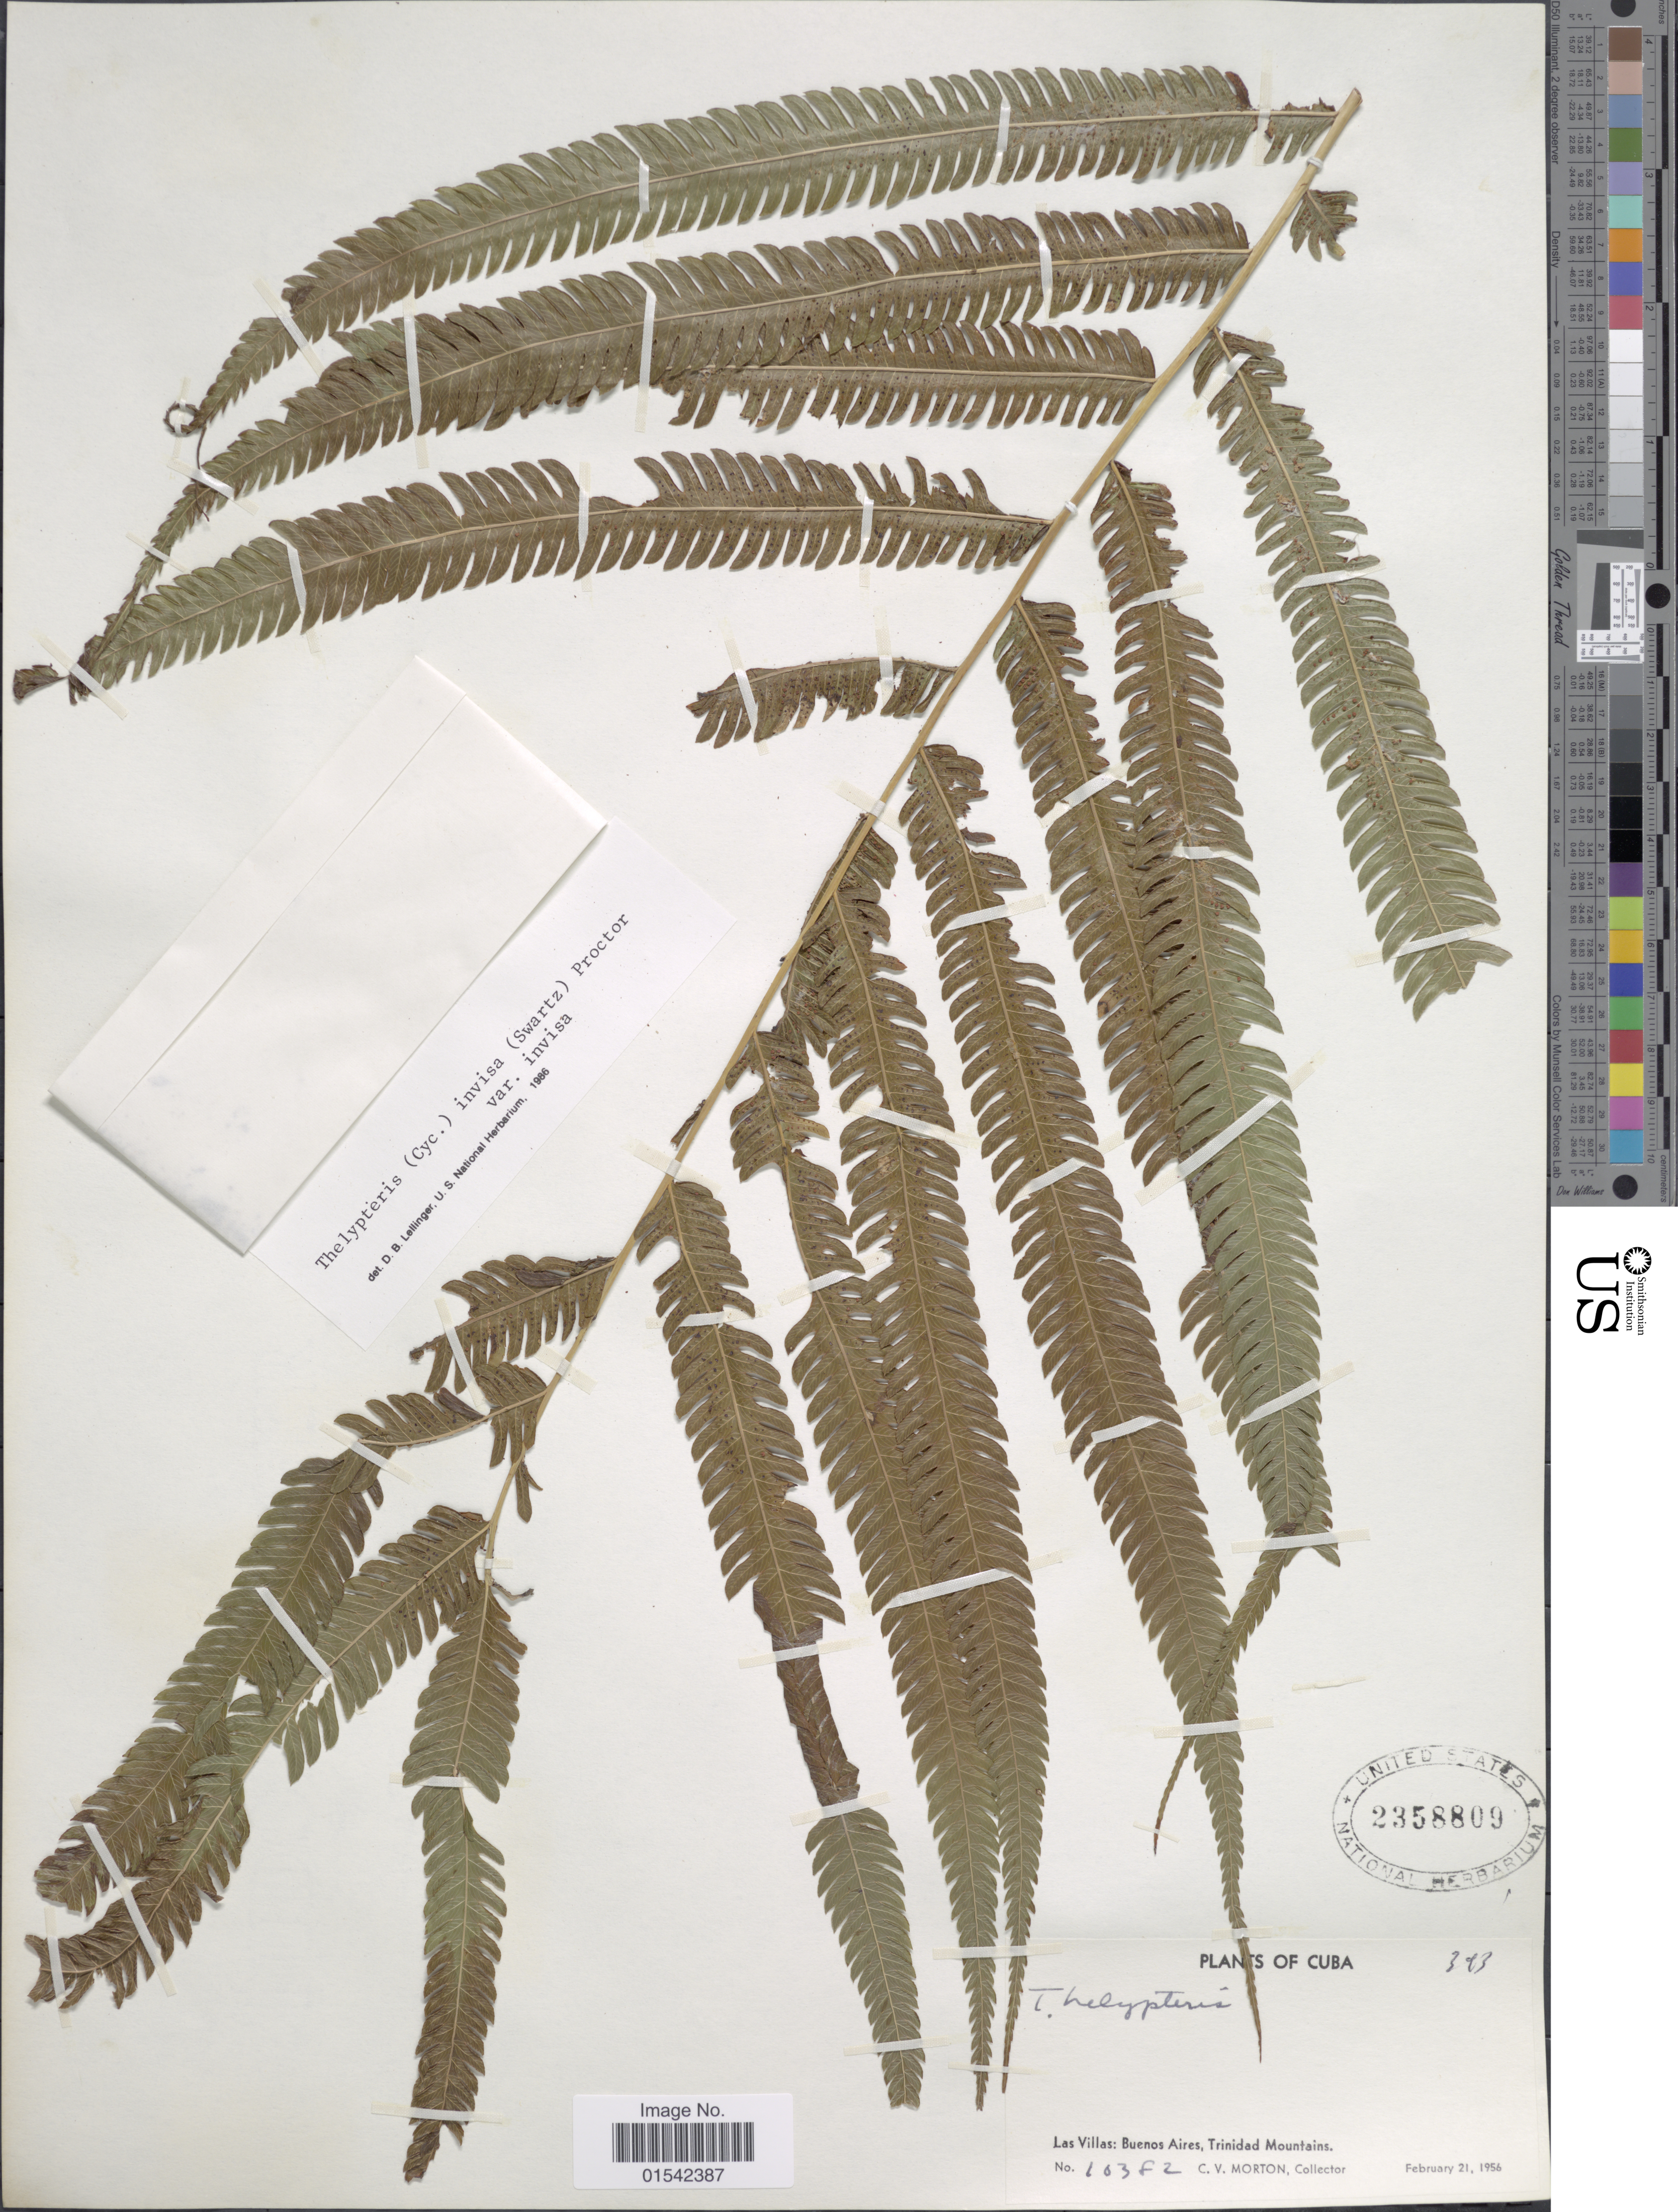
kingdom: Plantae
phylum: Tracheophyta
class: Polypodiopsida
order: Polypodiales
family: Thelypteridaceae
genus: Cyclosorus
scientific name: Cyclosorus grandis (A.R. Sm.) comb. nov., ined 2015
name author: (A.R. Sm.)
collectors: C. V. Morton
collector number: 10382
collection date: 1956-02-21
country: Cuba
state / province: Las Villas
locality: Buenos Aires, Trinidad Mountains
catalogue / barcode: US 2358809